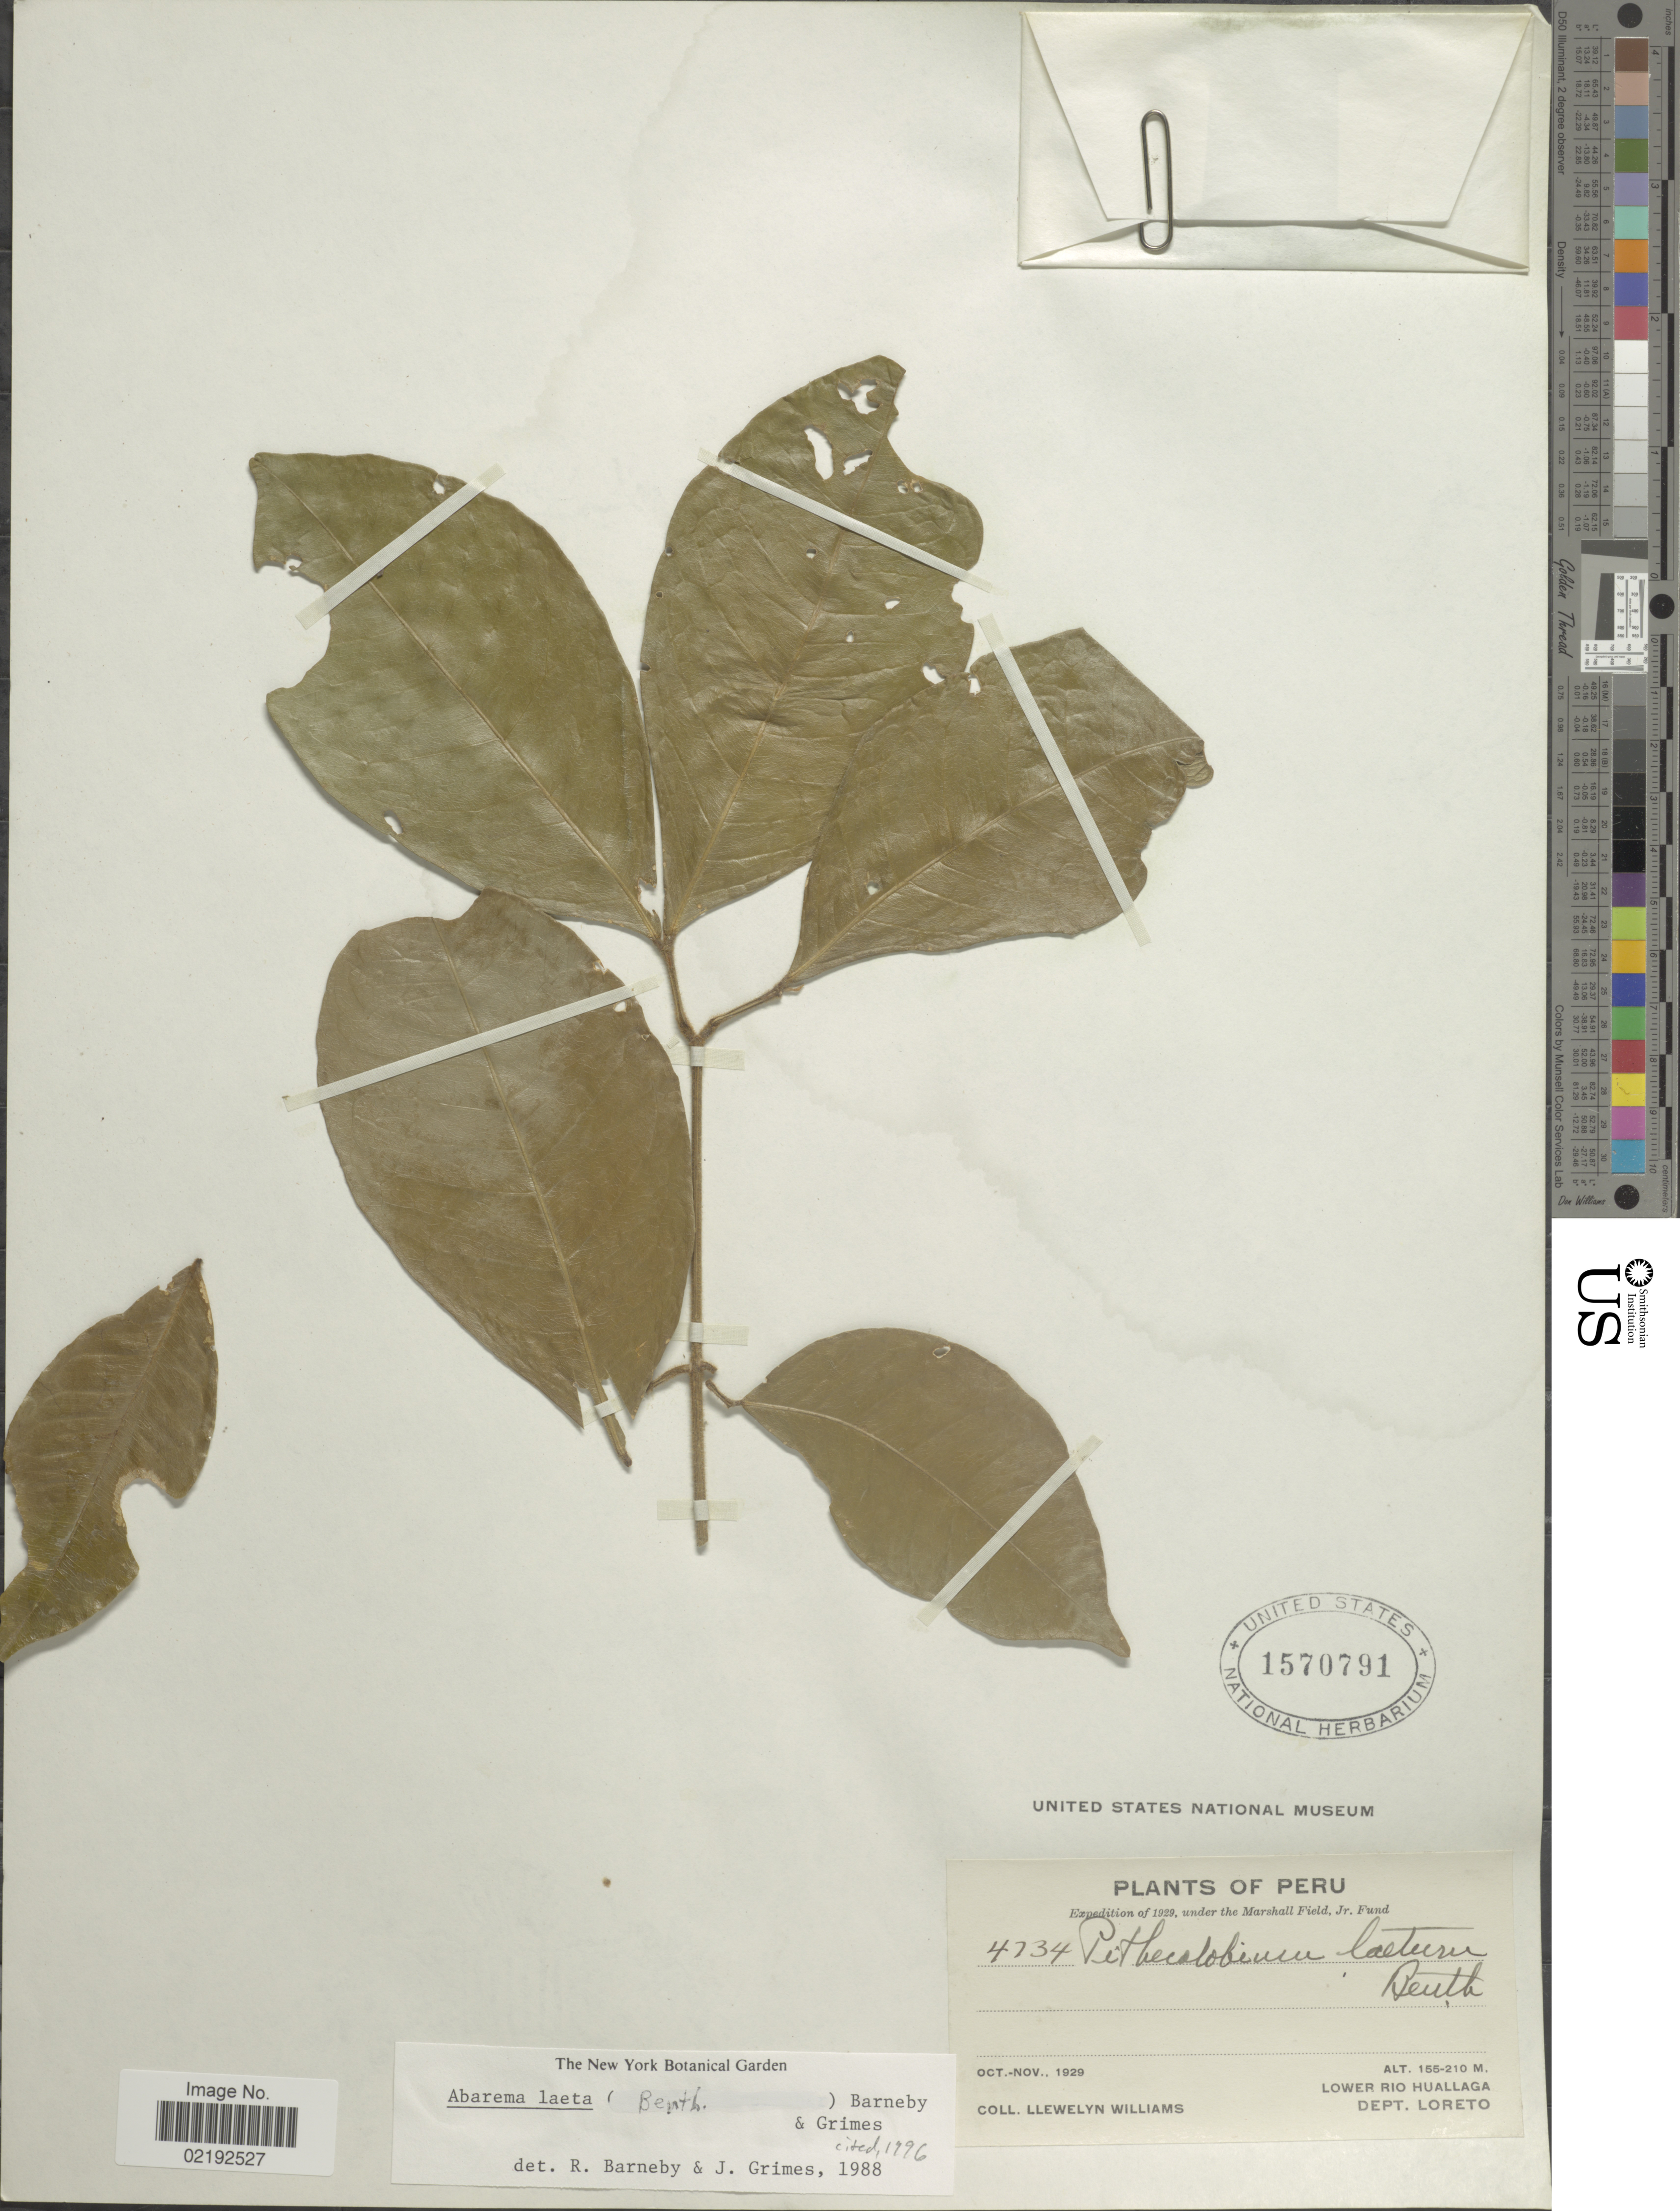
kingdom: Plantae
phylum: Tracheophyta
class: Magnoliopsida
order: Fabales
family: Fabaceae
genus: Abarema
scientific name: Abarema laeta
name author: (Benth.) Barneby & J.W. Grimes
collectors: Ll. Williams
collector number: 4734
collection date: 1929-10/1929-11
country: Peru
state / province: Loreto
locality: Lower Rio Huallaga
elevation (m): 155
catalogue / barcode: US 1570791